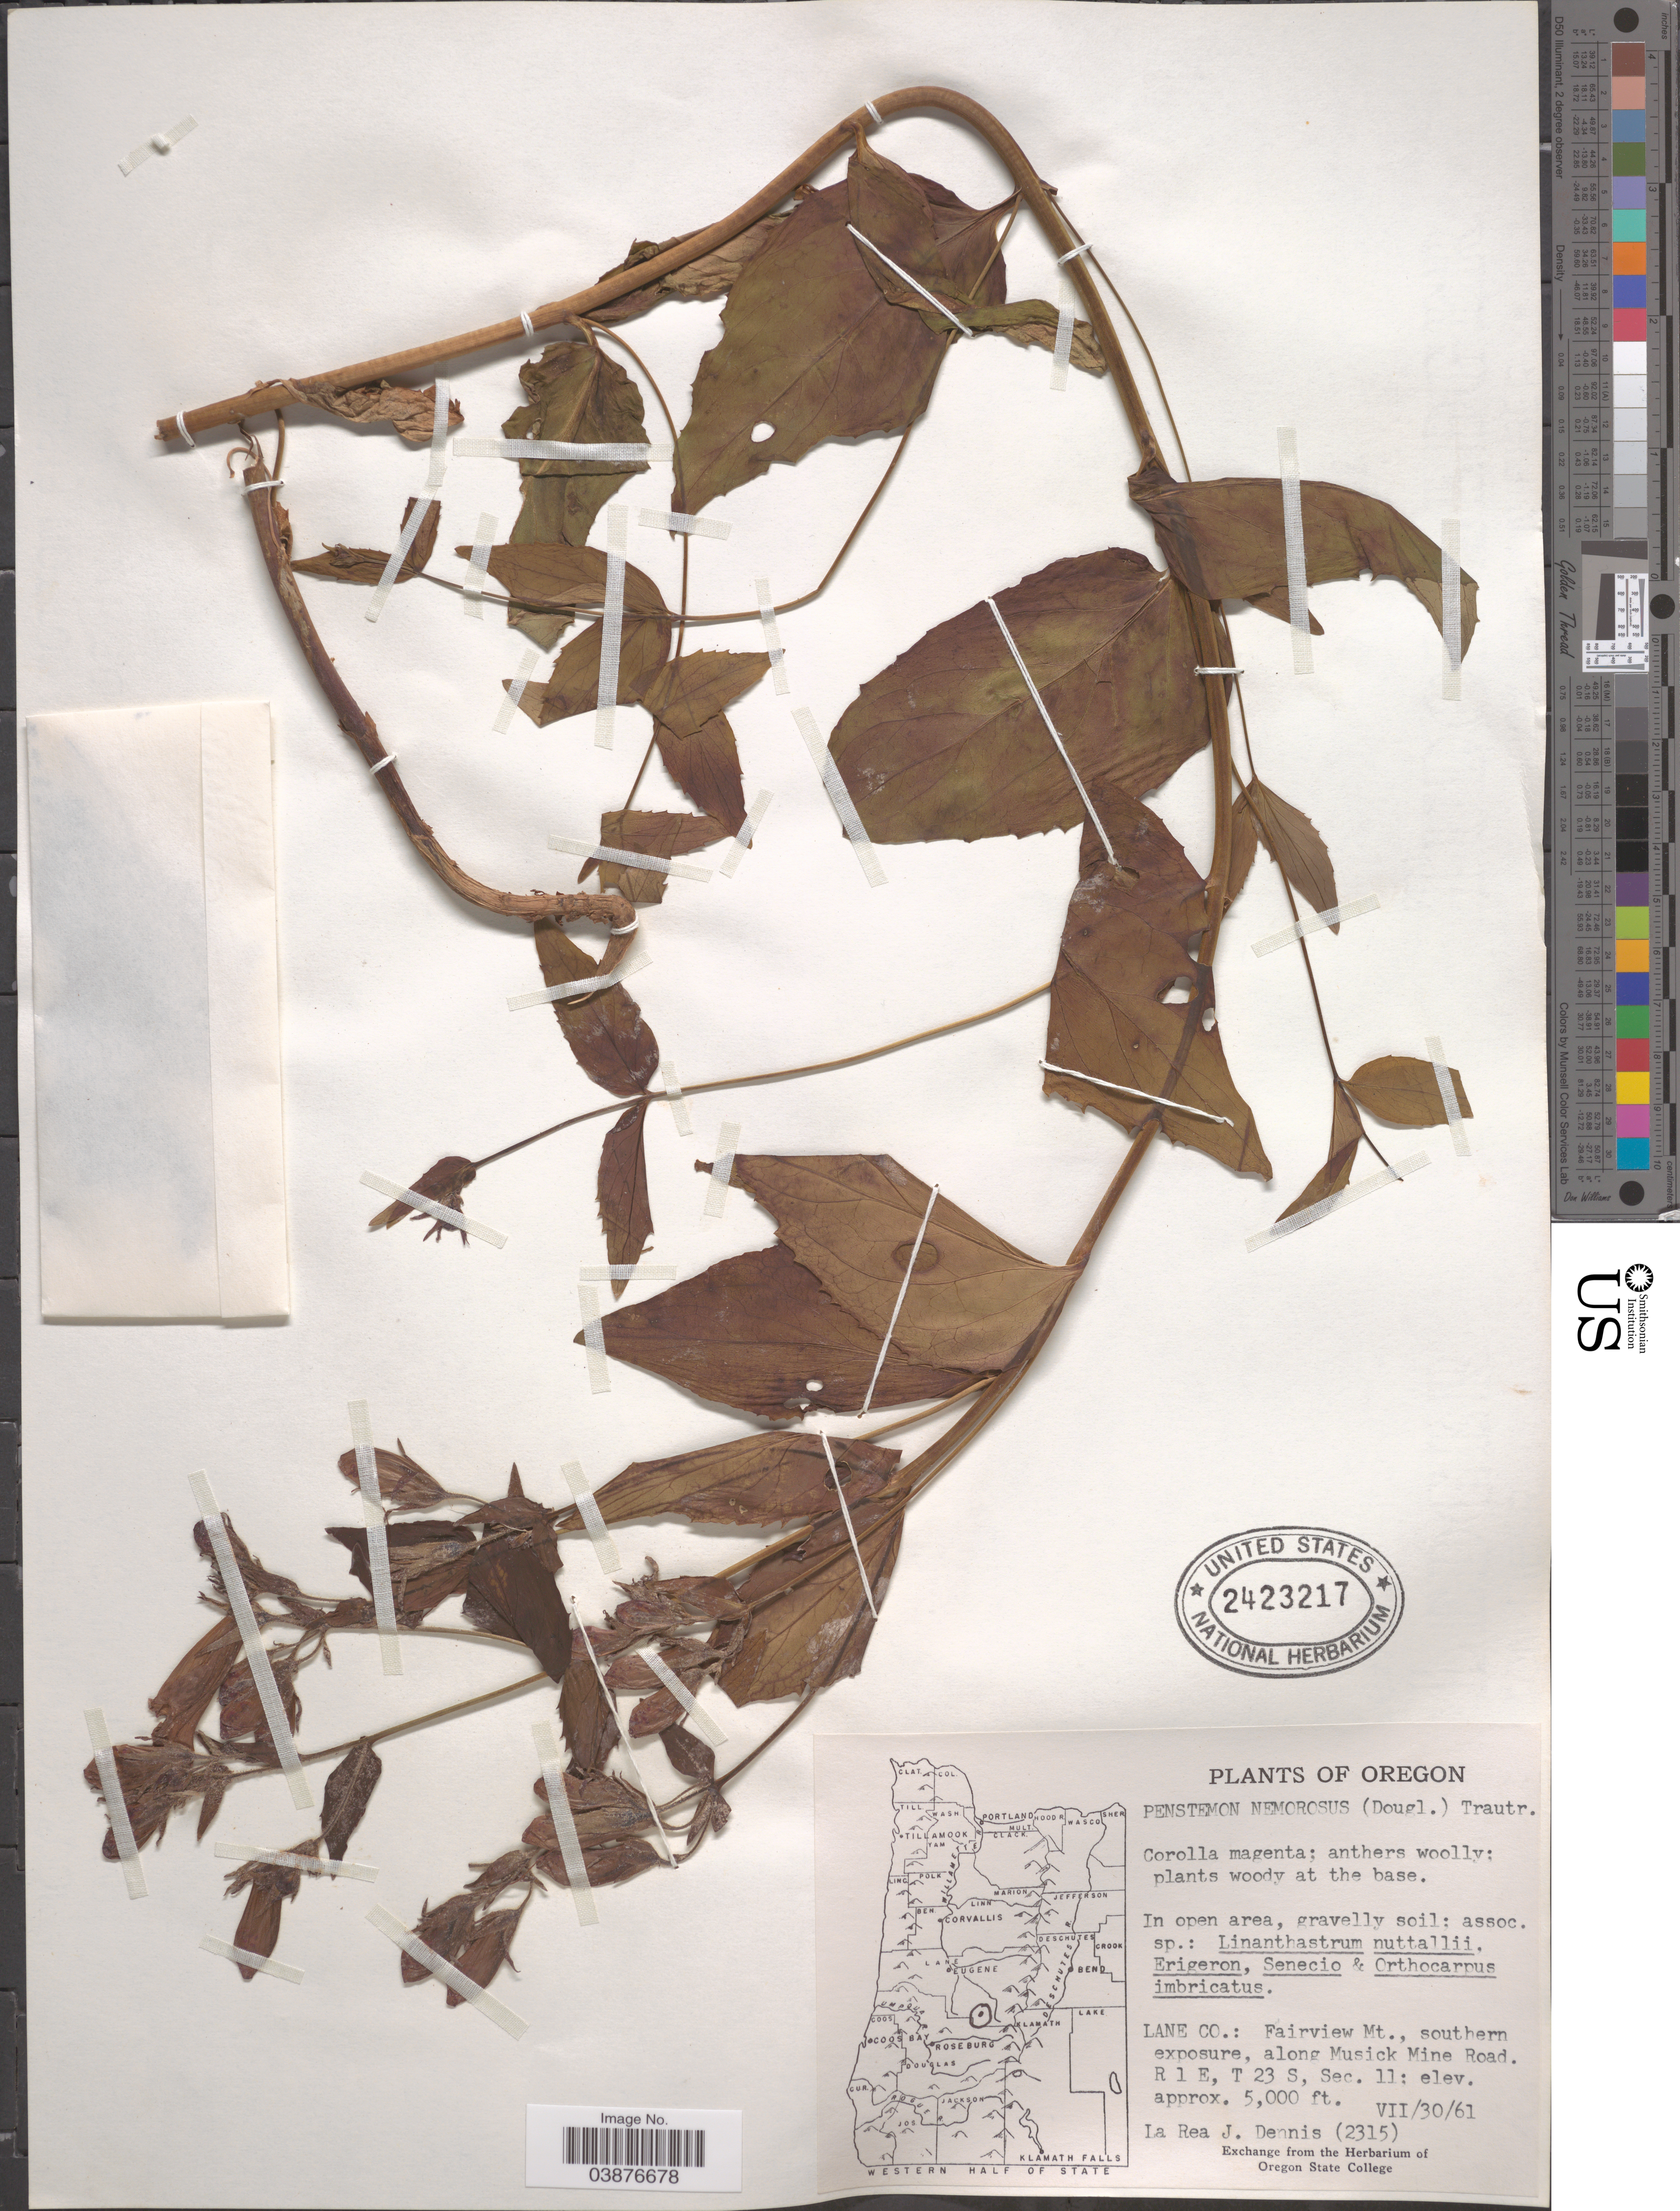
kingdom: Plantae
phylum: Tracheophyta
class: Magnoliopsida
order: Lamiales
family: Plantaginaceae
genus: Penstemon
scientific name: Penstemon nemorosus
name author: (Douglas ex Lindl.) Trautv.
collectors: L. Dennis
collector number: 2315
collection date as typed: Transcribed d/m/y: 30/7/61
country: United States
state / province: Oregon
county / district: Lane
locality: Lane Co.: Fairview Mt., southern exposure, along Musick Mine Road. R 1 E, T 23 S, Sec. 11.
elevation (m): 1524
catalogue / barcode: US 2423217